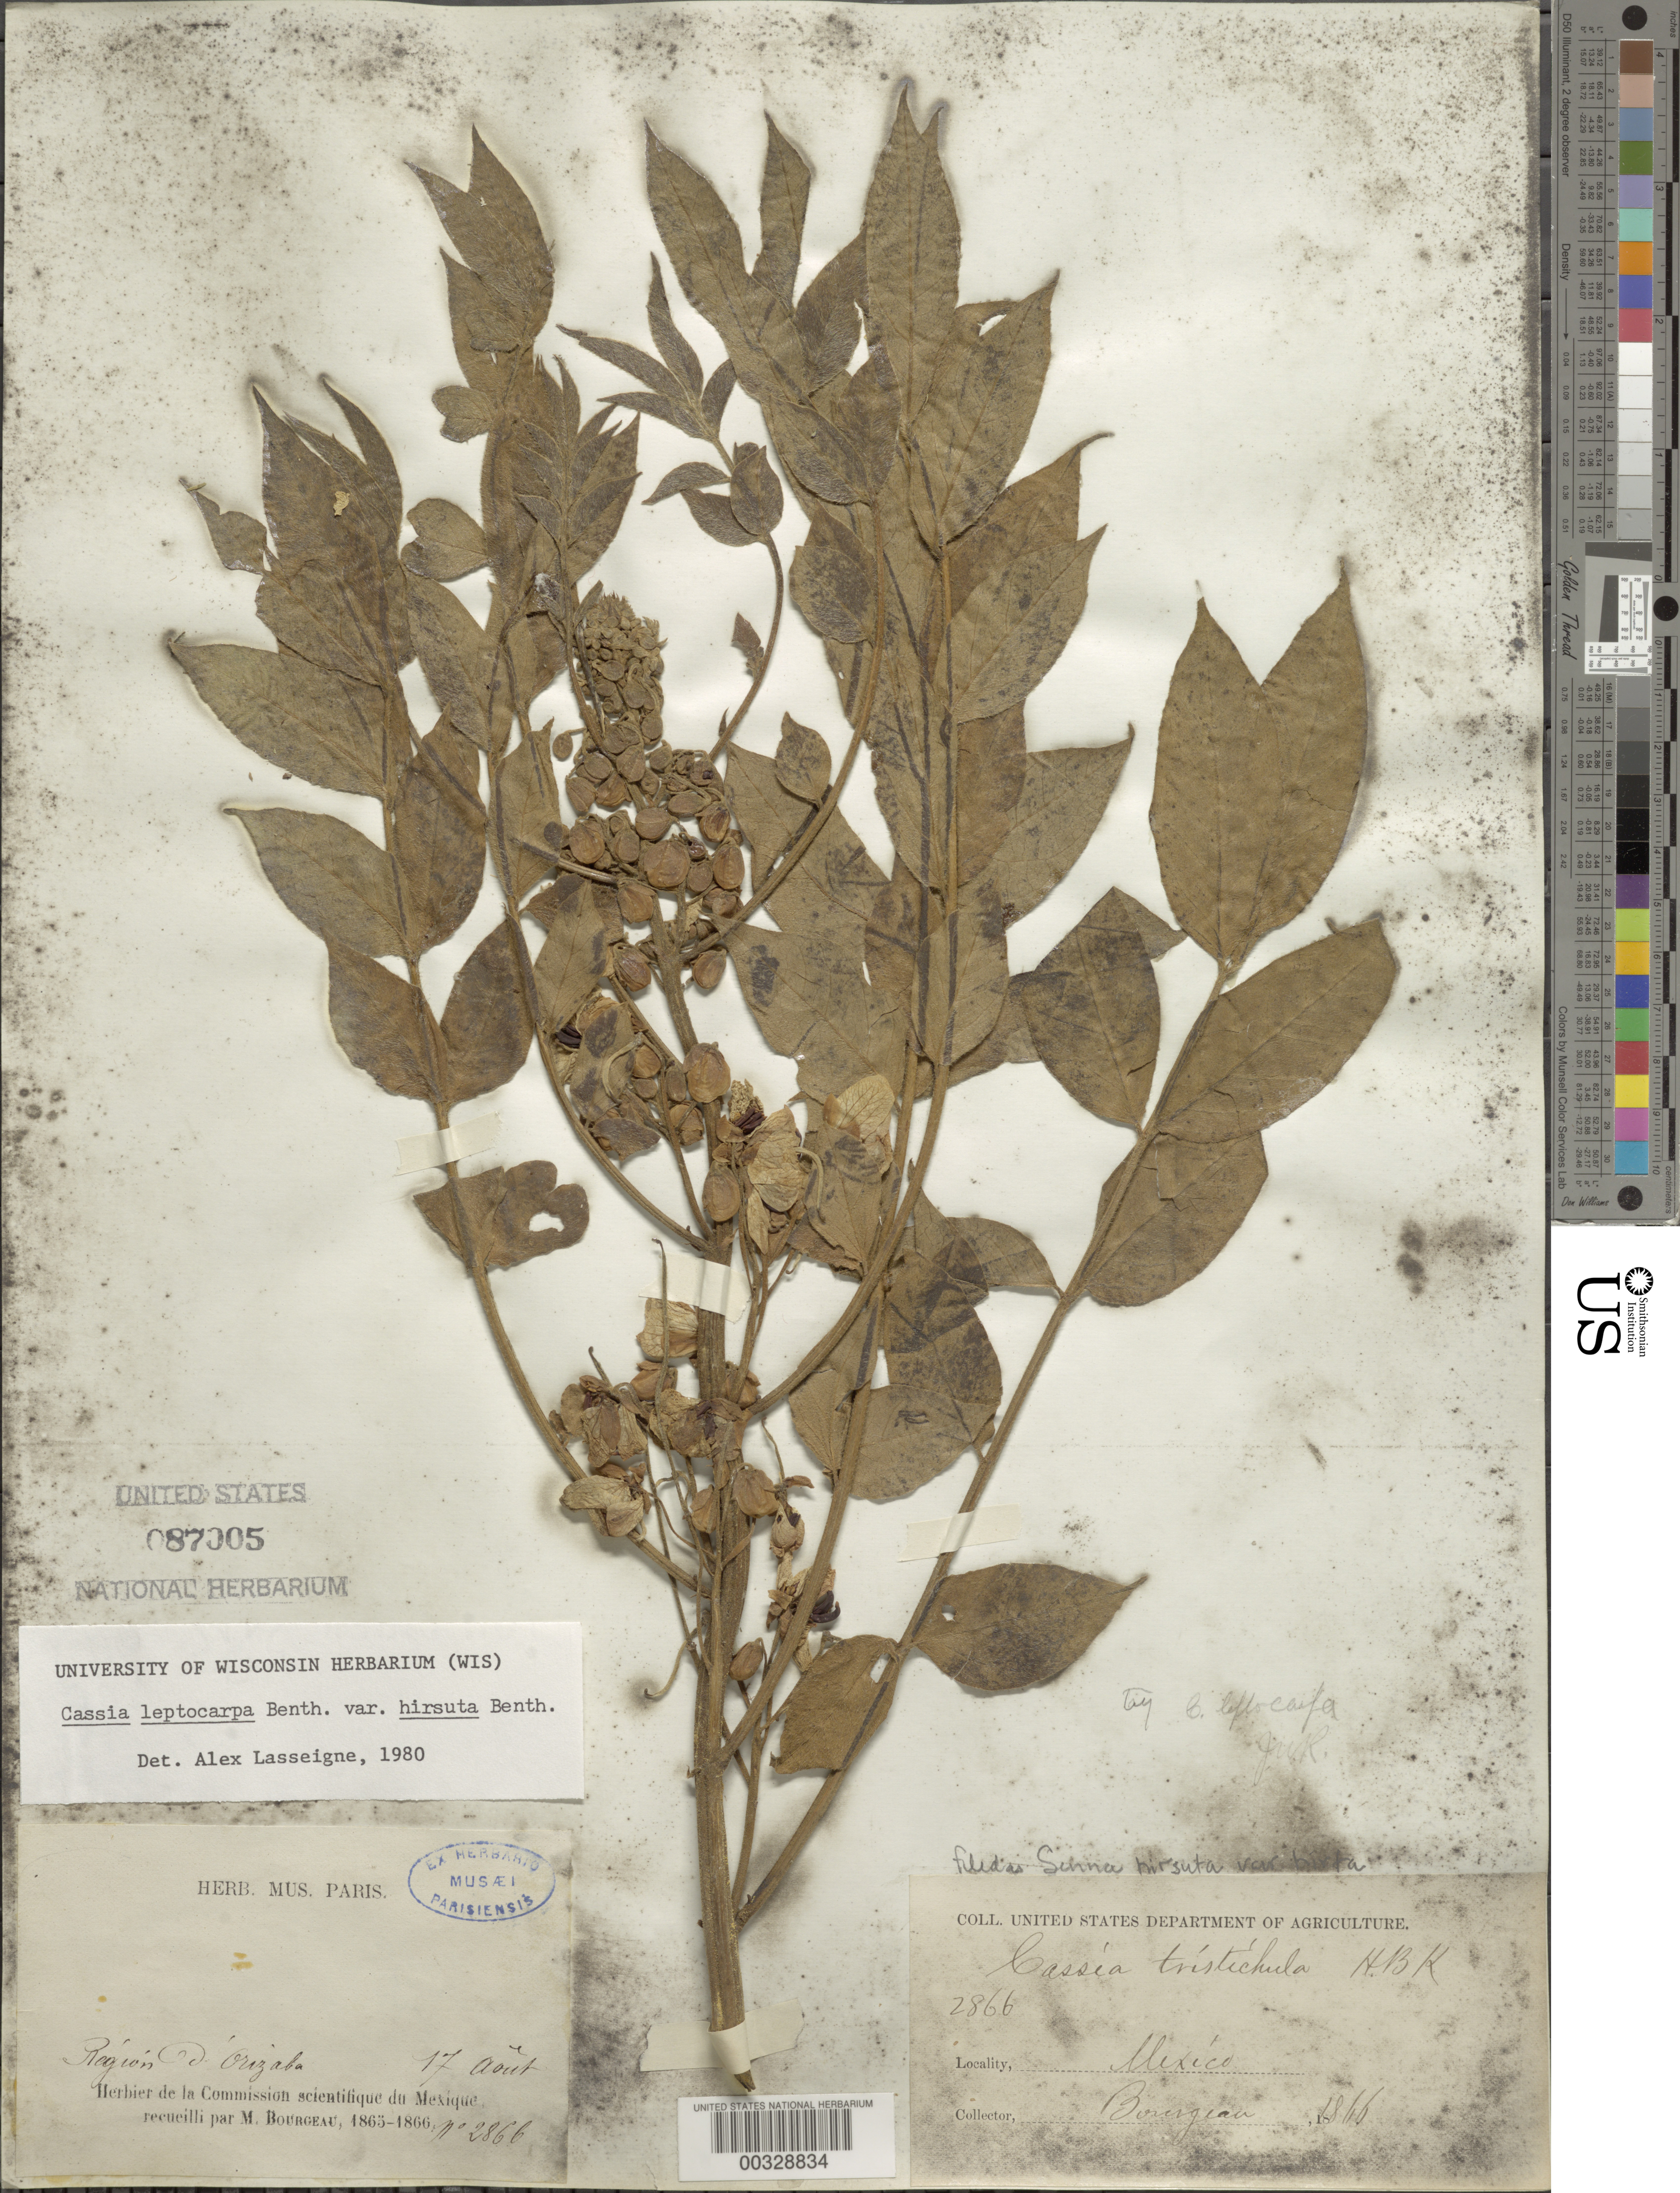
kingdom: Plantae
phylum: Tracheophyta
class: Magnoliopsida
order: Fabales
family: Fabaceae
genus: Senna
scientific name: Senna hirsuta var. hirta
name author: H.S. Irwin & Barneby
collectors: E. Bourgeau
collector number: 2866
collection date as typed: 1866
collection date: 1866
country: Mexico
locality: Region of Orizaba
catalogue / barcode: US 87005